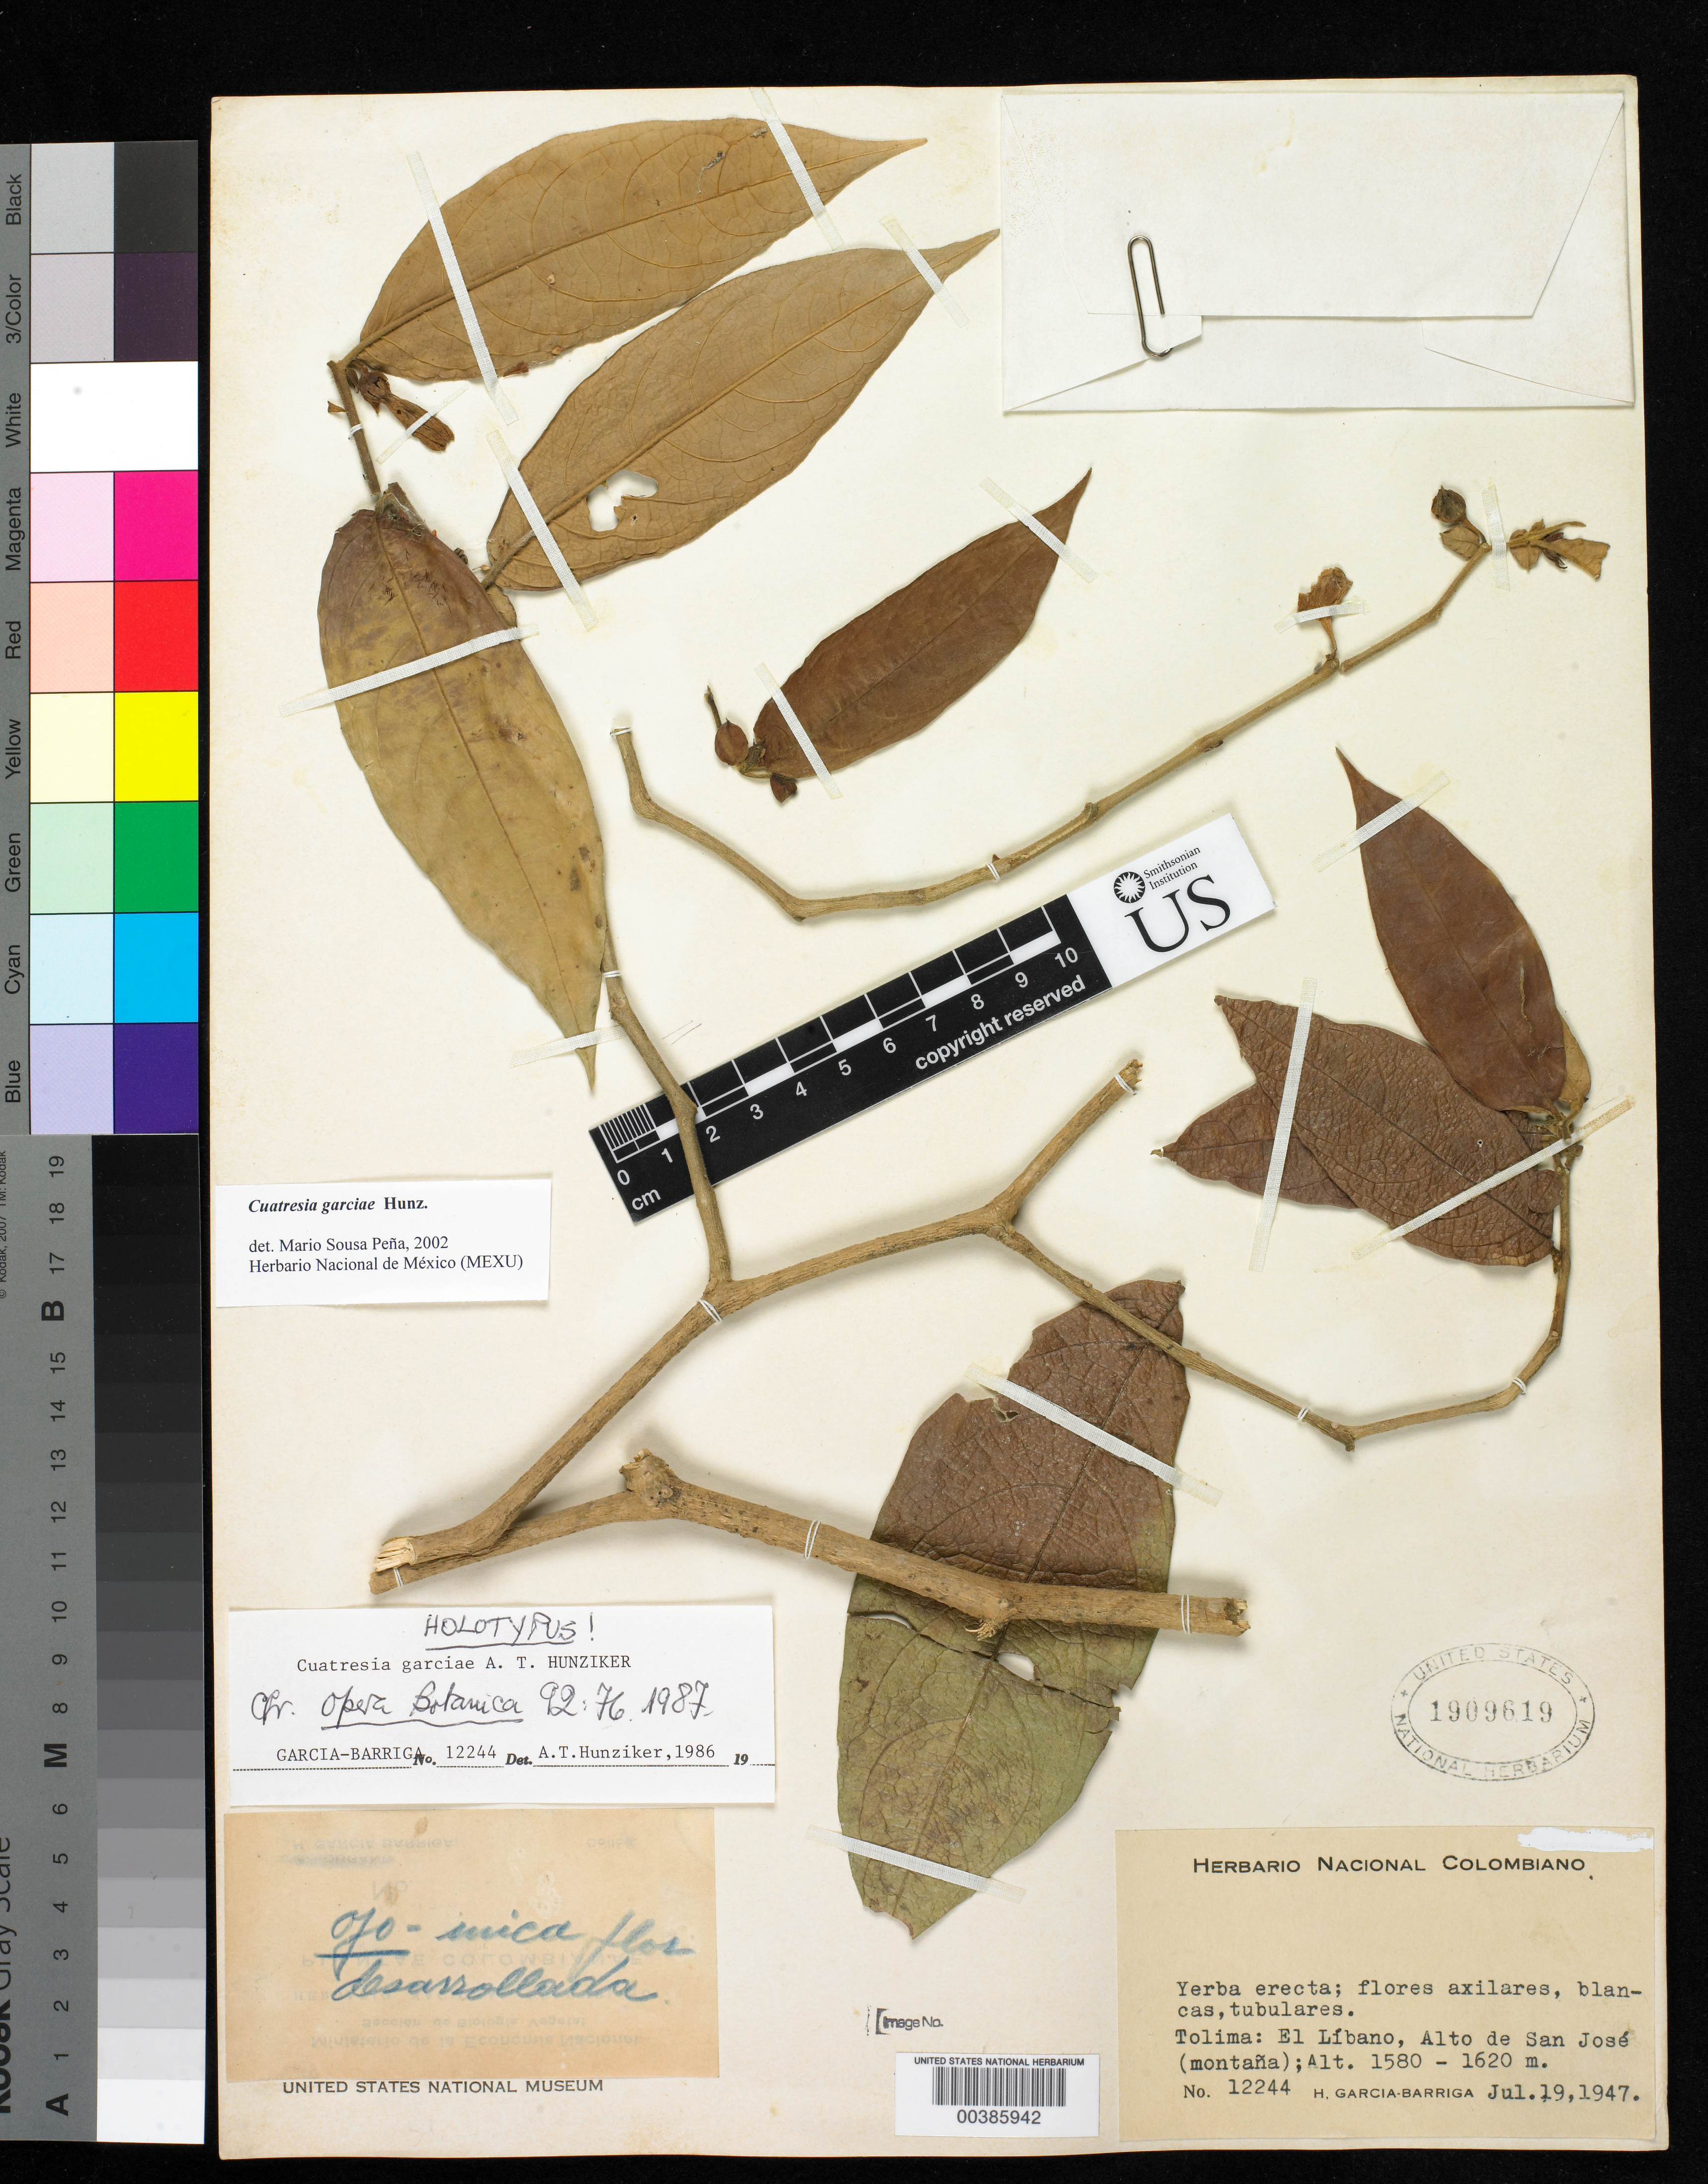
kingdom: Plantae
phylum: Tracheophyta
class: Magnoliopsida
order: Solanales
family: Solanaceae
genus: Cuatresia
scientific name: Cuatresia garciae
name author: Hunz.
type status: Holotype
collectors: H. García Barriga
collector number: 12244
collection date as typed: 19 Jul 1947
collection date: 1947-07-19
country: Colombia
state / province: Tolima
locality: El Libano, Alto de San Jose (Montana).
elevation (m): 1580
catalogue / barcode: US 1909619